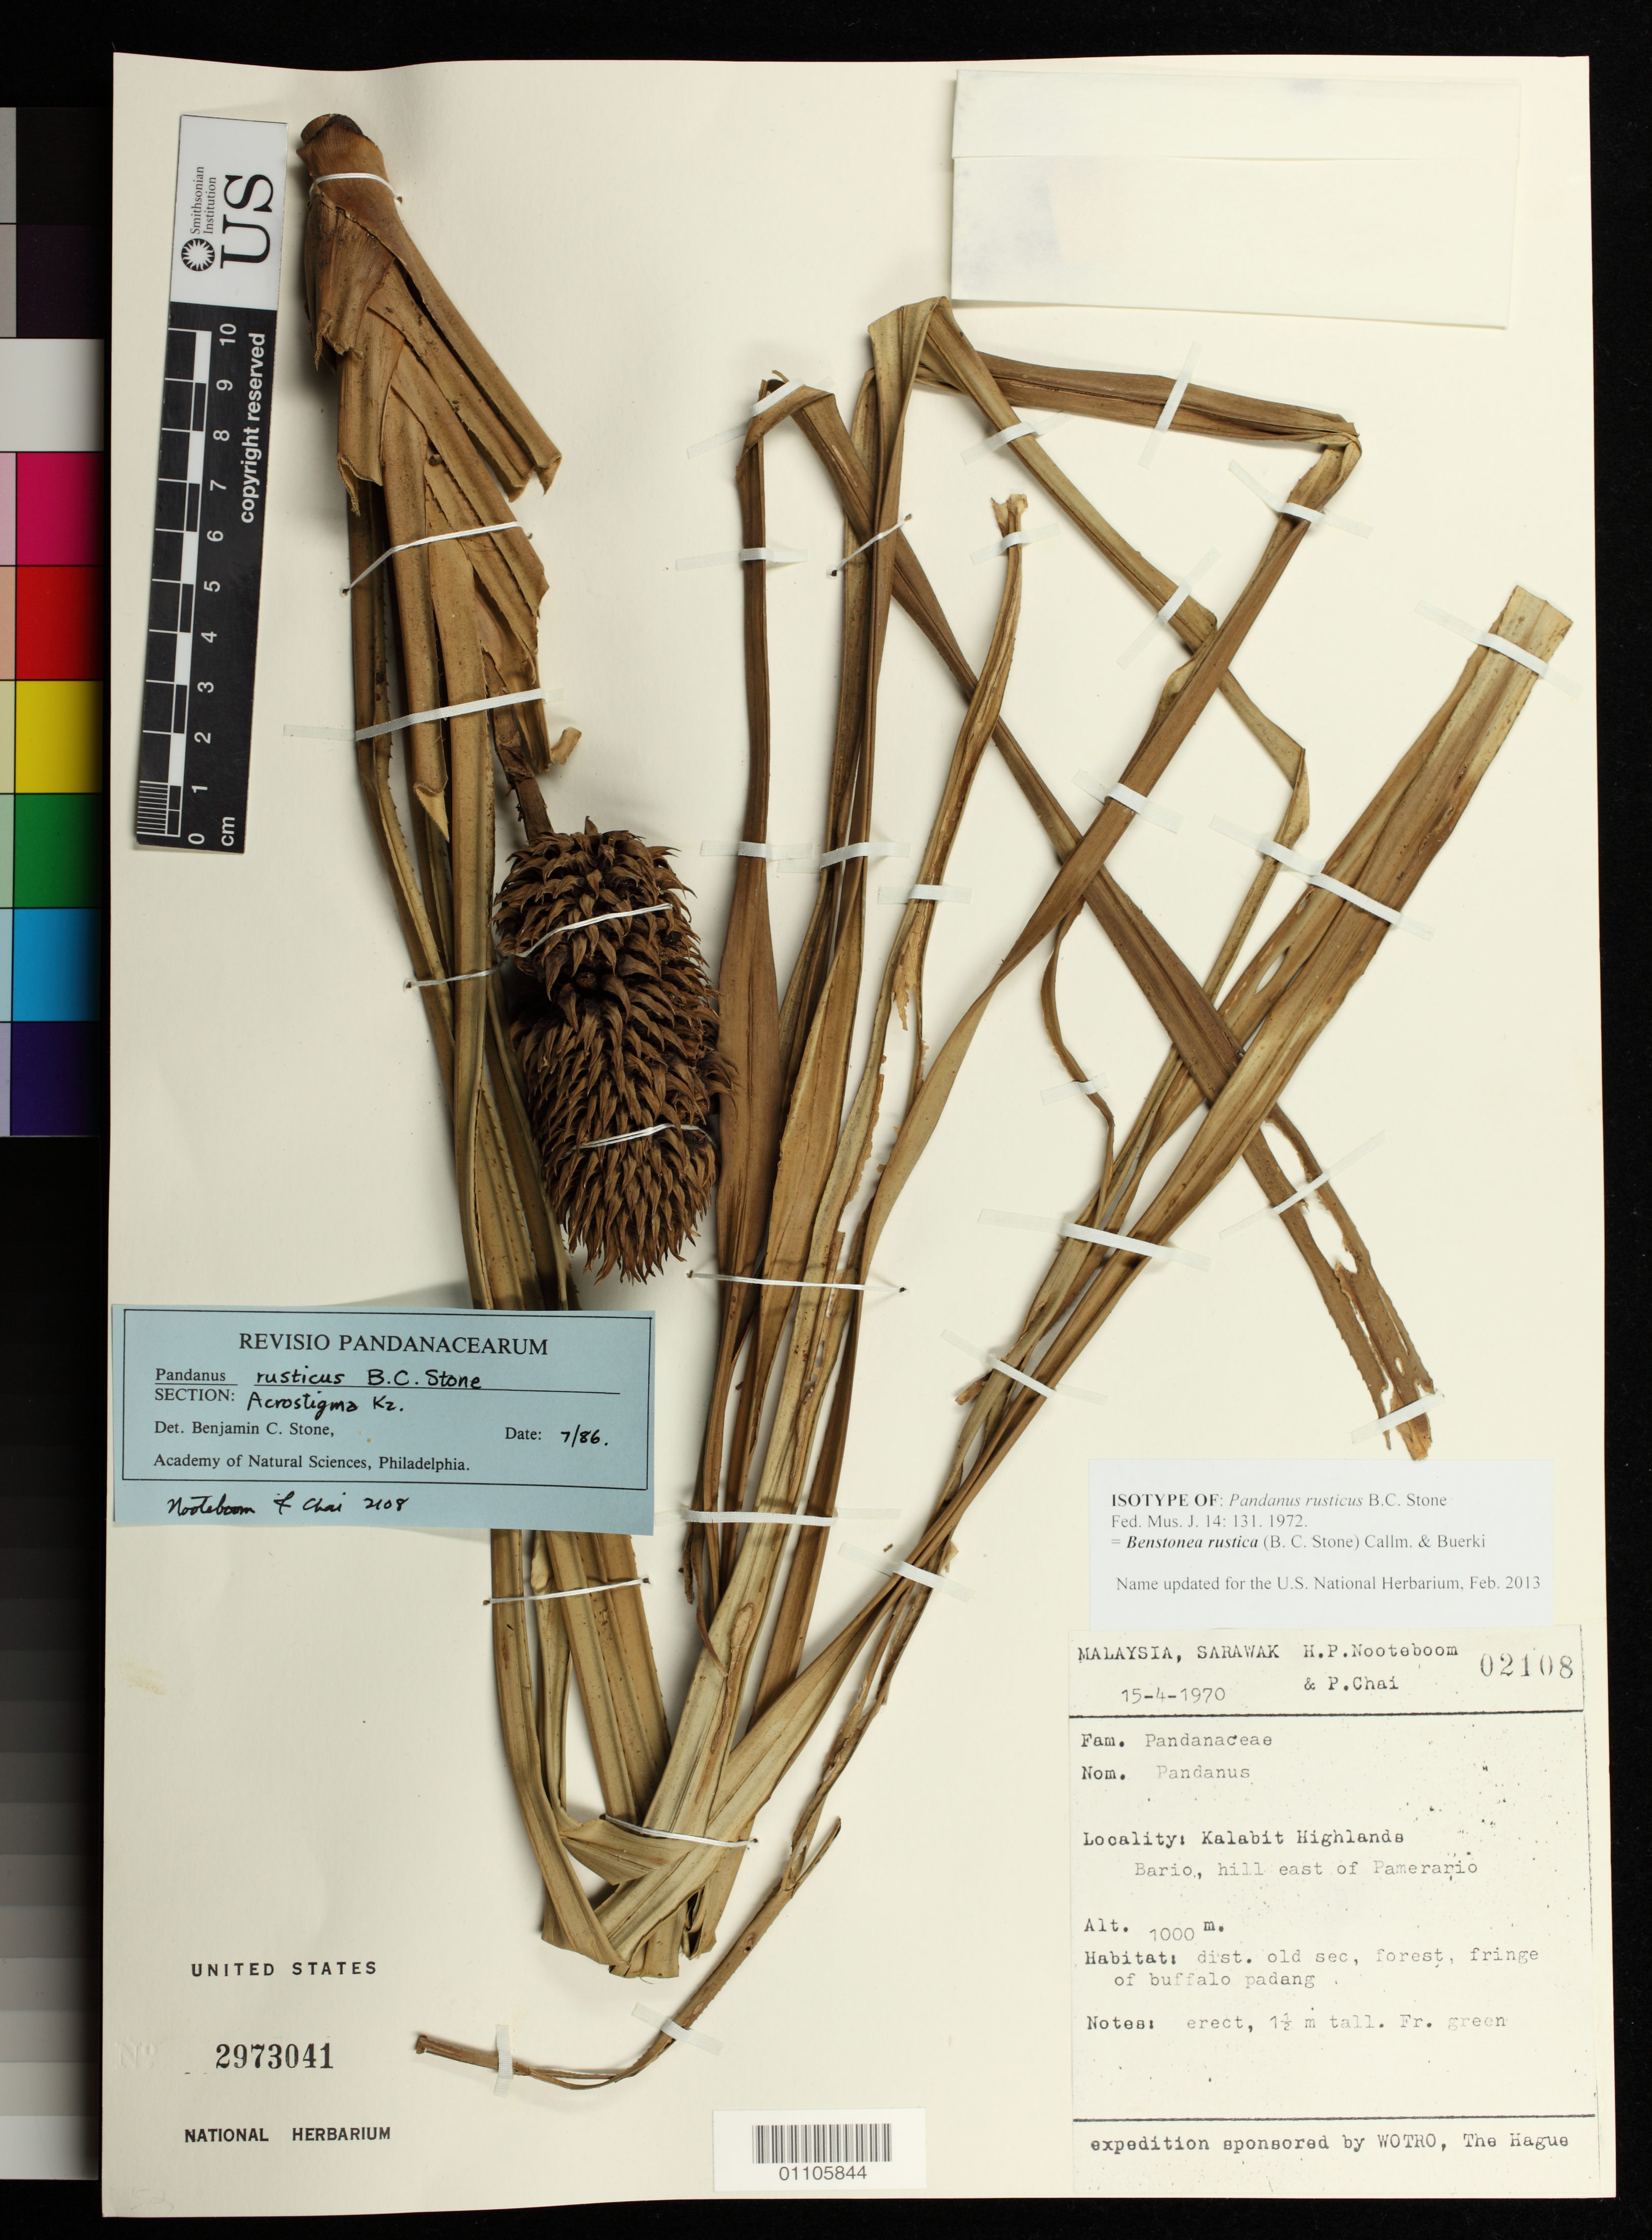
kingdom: Plantae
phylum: Tracheophyta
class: Liliopsida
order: Pandanales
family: Pandanaceae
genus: Pandanus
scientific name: Pandanus rusticus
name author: B.C. Stone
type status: Isotype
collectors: H. P. Nooteboom & P. Chai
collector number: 2108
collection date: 1970-04-15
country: Malaysia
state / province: Sarawak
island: Borneo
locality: Kalabit Highlands, Bario, hill east of Pamerario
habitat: dist. old sec. forest, fringe of buffalo padang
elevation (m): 1000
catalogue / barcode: US 2973041